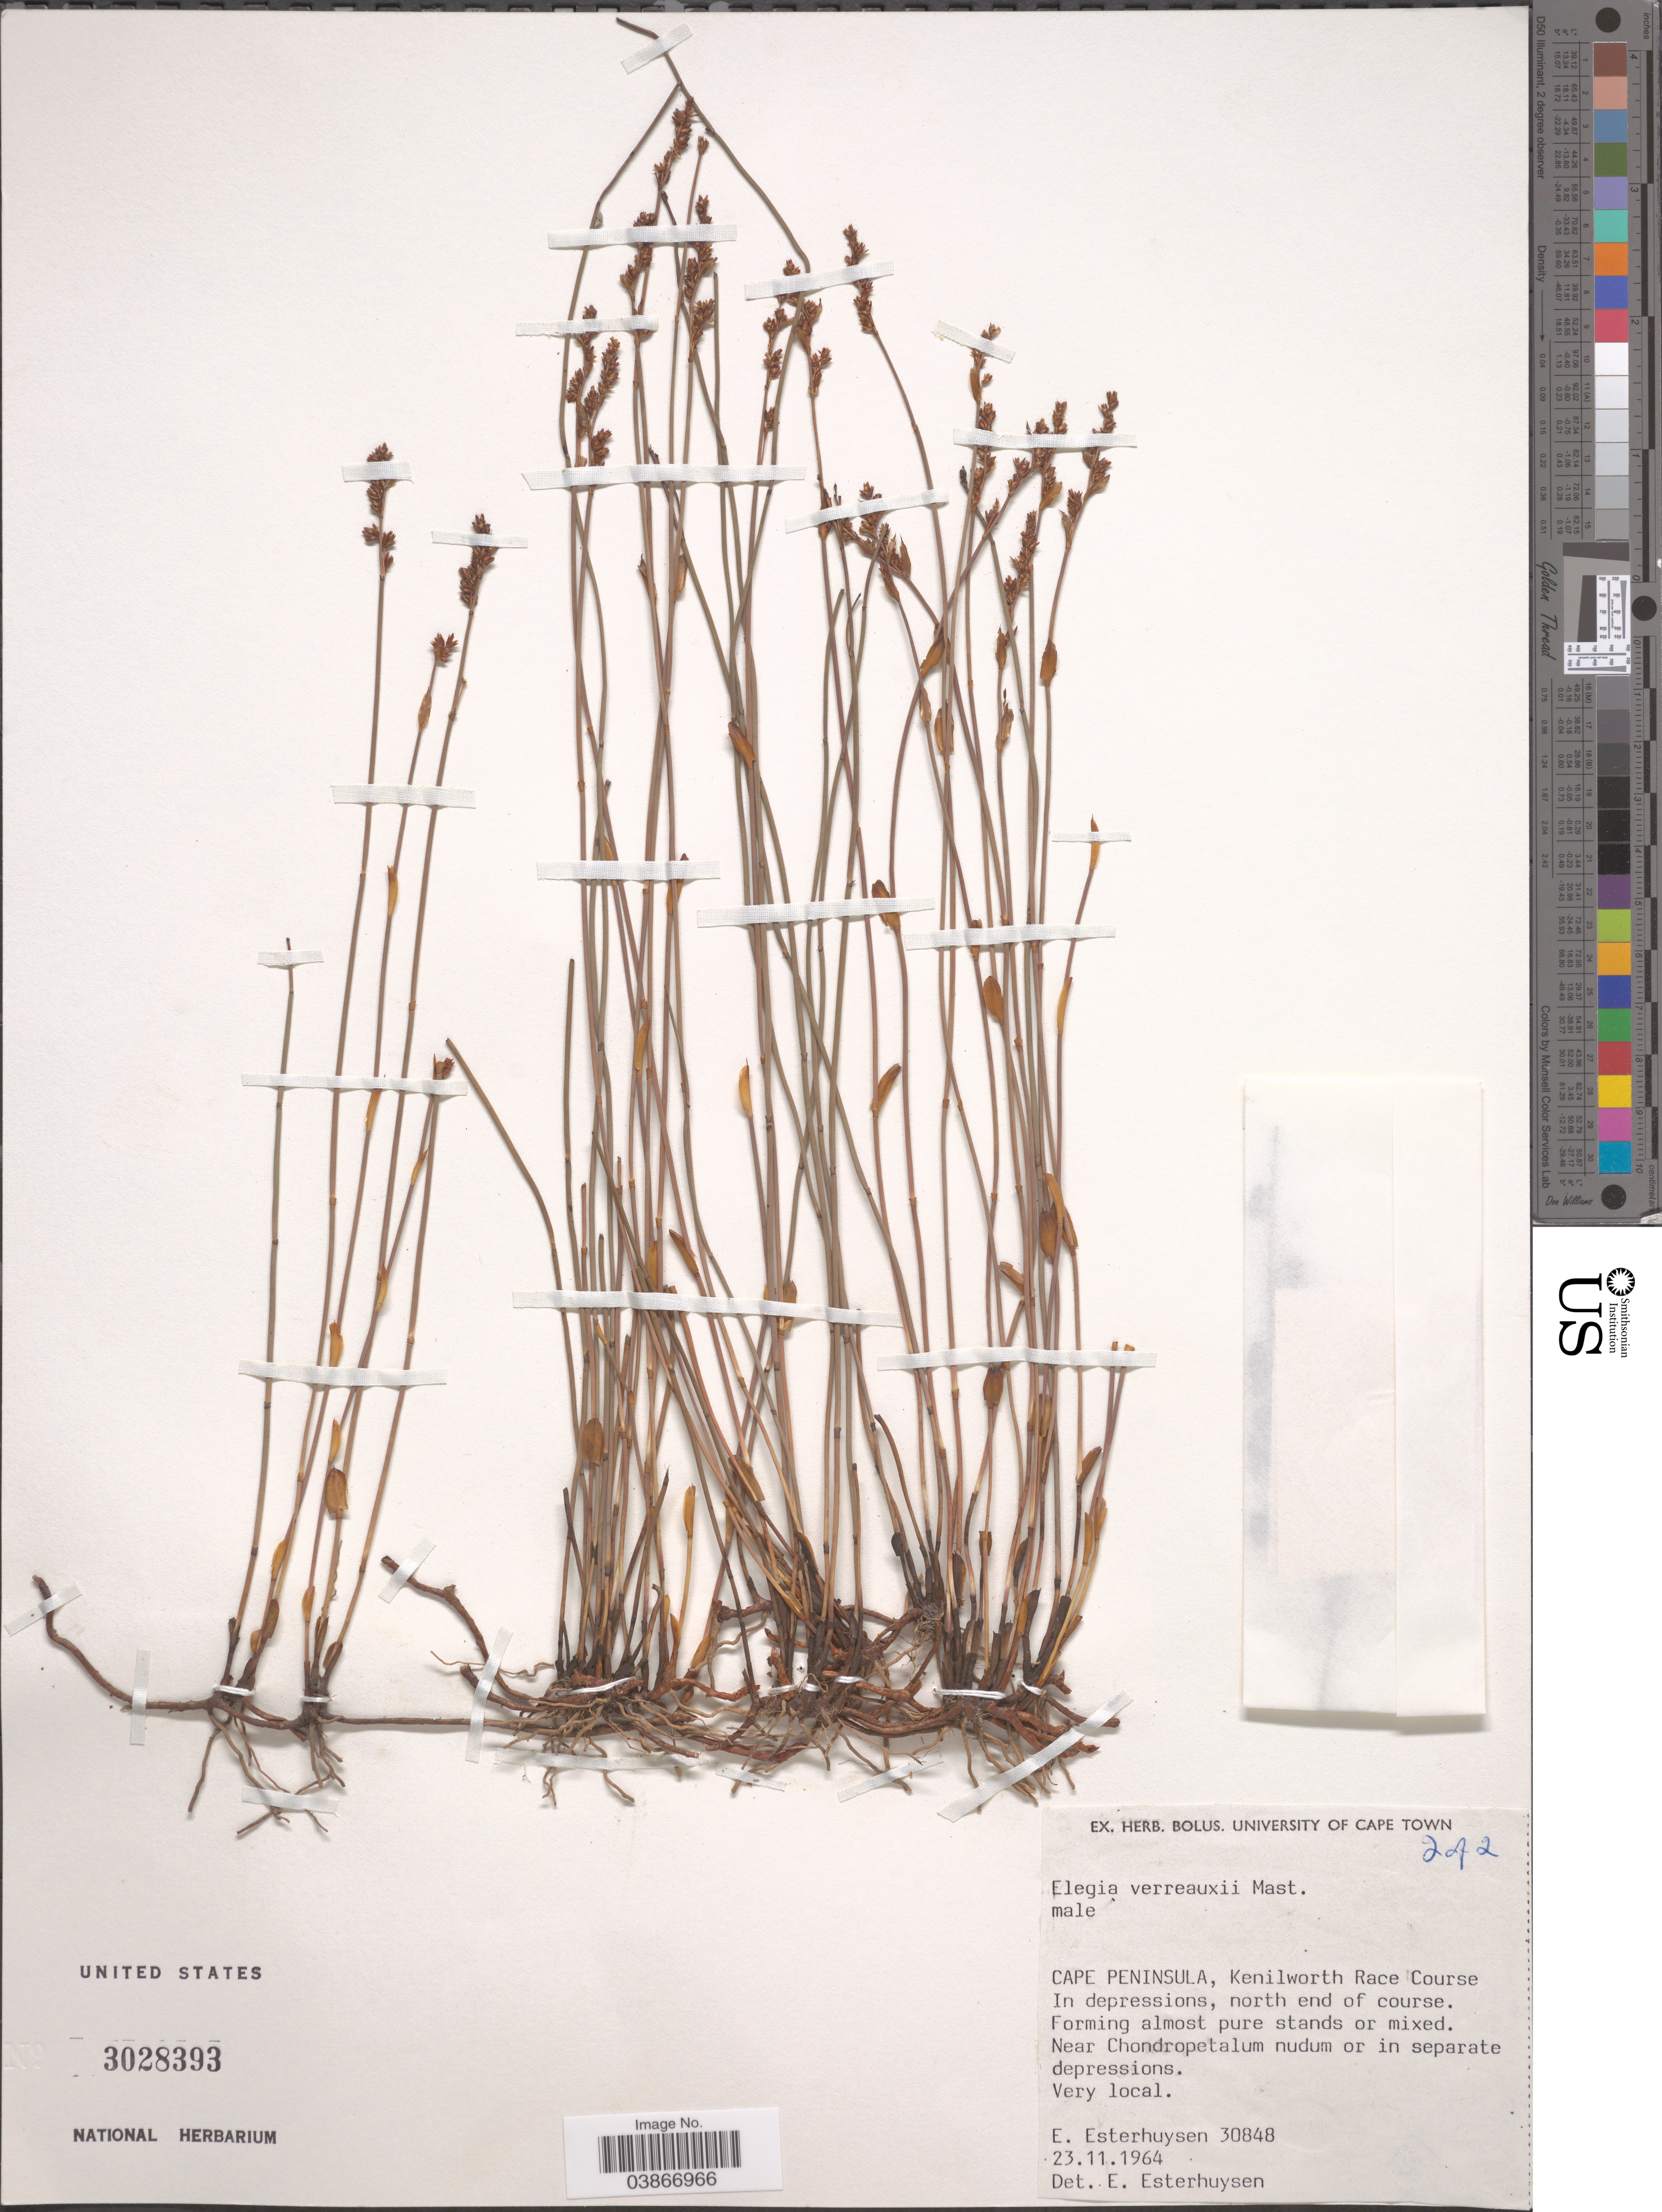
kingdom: Plantae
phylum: Tracheophyta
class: Liliopsida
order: Poales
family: Restionaceae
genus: Elegia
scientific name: Elegia verreauxii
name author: Mast.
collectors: E. E. Esterhuysen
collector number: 30848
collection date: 1964-11-23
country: South Africa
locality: Cape Peninsula, Kenilworth Race Course. North end of course.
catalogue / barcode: US 3028393